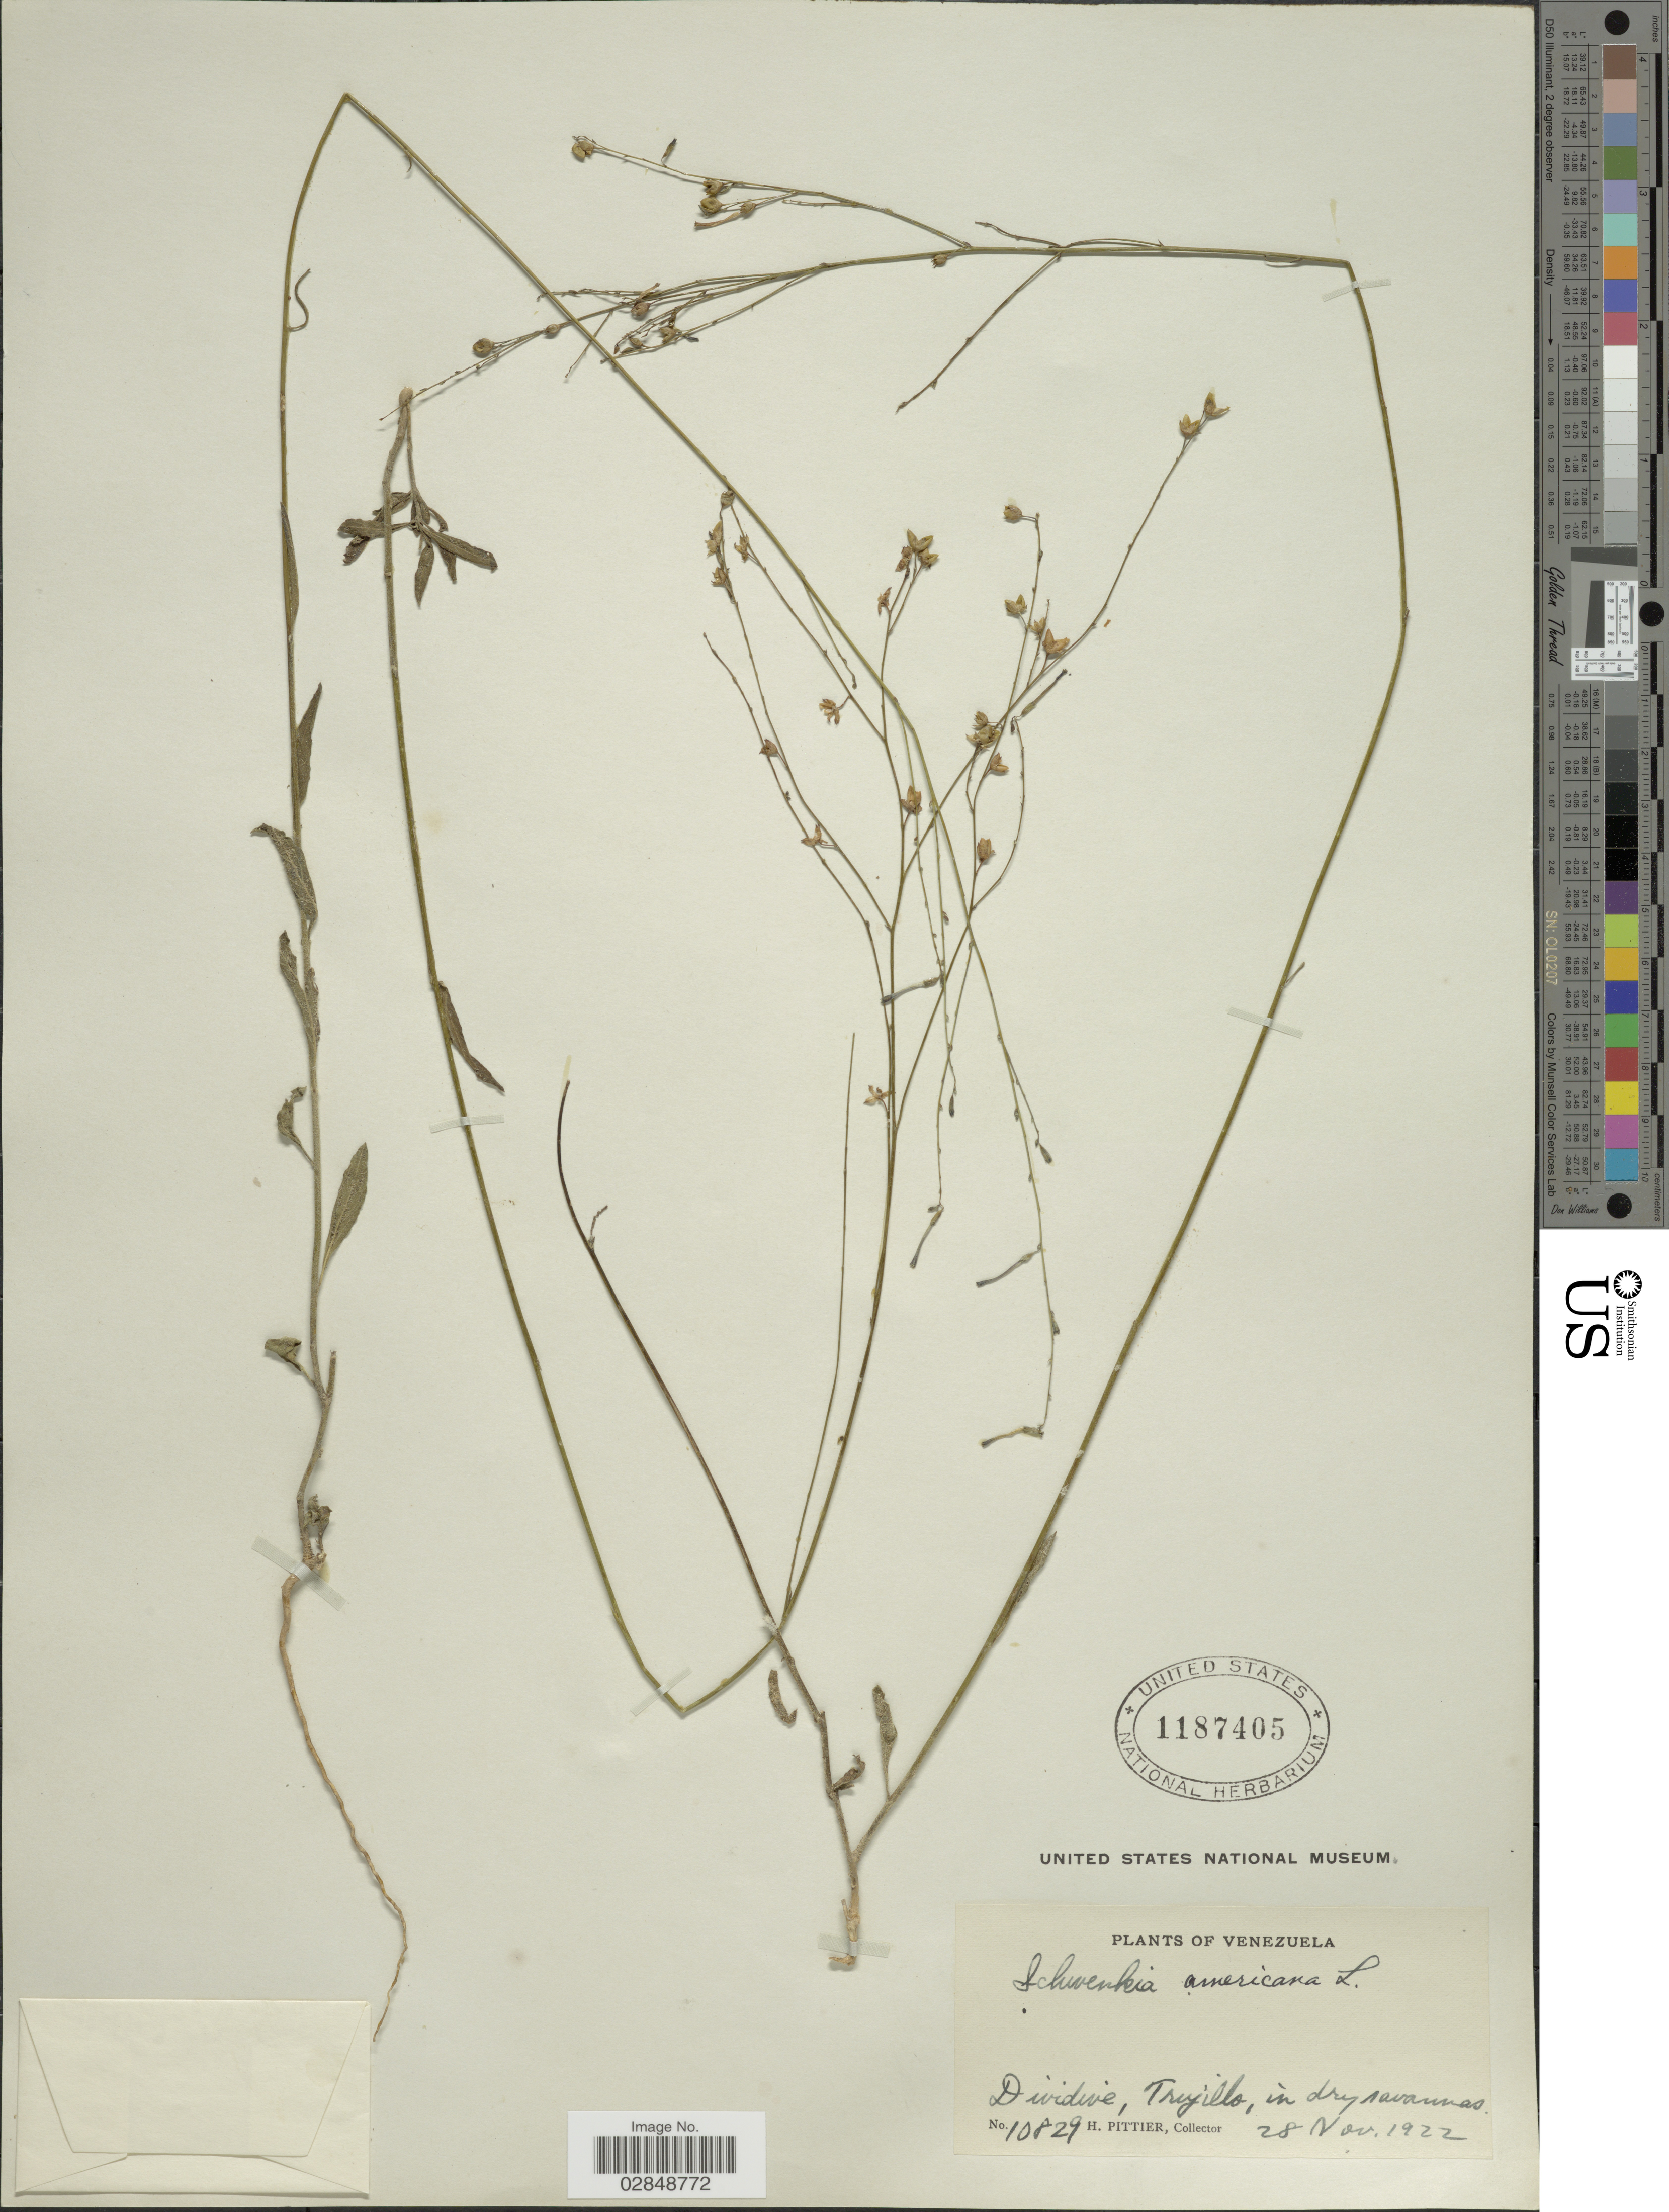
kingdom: Plantae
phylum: Tracheophyta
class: Magnoliopsida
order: Solanales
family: Solanaceae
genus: Schwenckia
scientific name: Schwenckia americana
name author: L.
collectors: H. F. Pittier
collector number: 10829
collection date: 1922-11-28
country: Venezuela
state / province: Trujillo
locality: Dividive.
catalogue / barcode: US 1187405